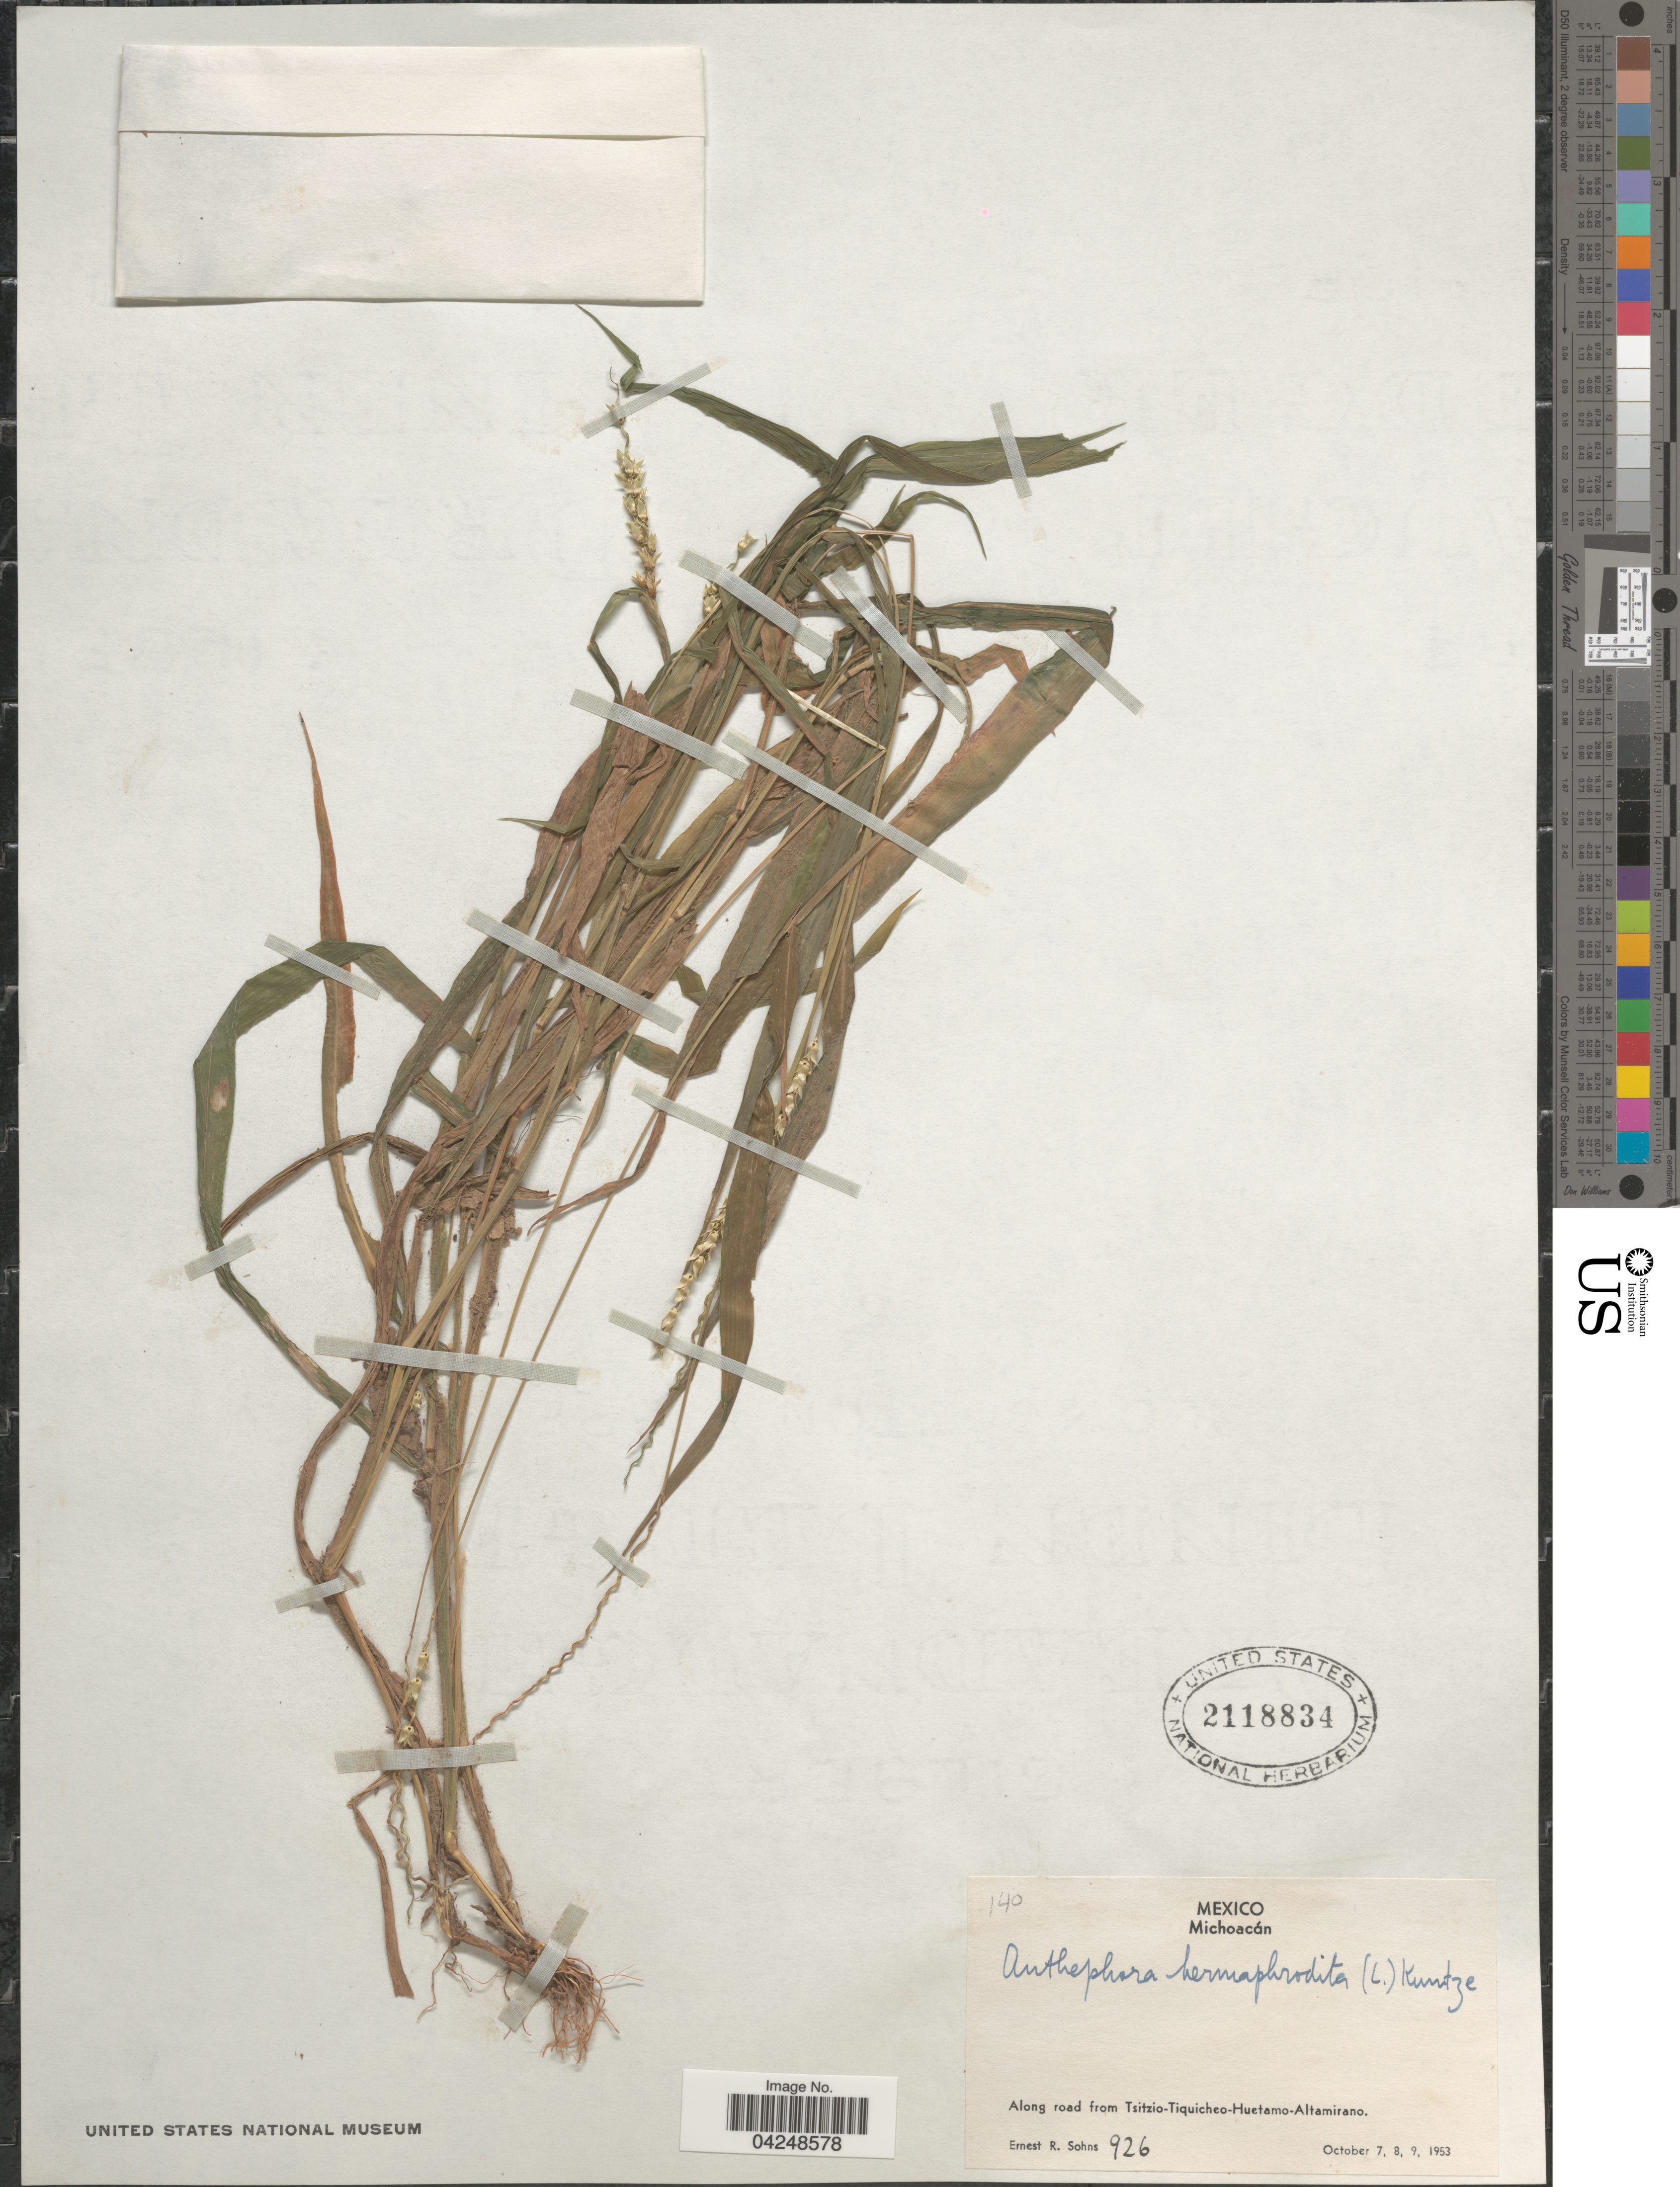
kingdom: Plantae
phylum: Tracheophyta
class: Liliopsida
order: Poales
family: Poaceae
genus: Anthephora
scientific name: Anthephora hermaphrodita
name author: (L.) Kuntze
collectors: E. R. Sohns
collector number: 926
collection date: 1953-10-07/1953-10-09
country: Mexico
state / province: Michoacán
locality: Along road from Tsitzio-Tiquicheo-Huetamo-Altamirano.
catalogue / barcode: US 2118834